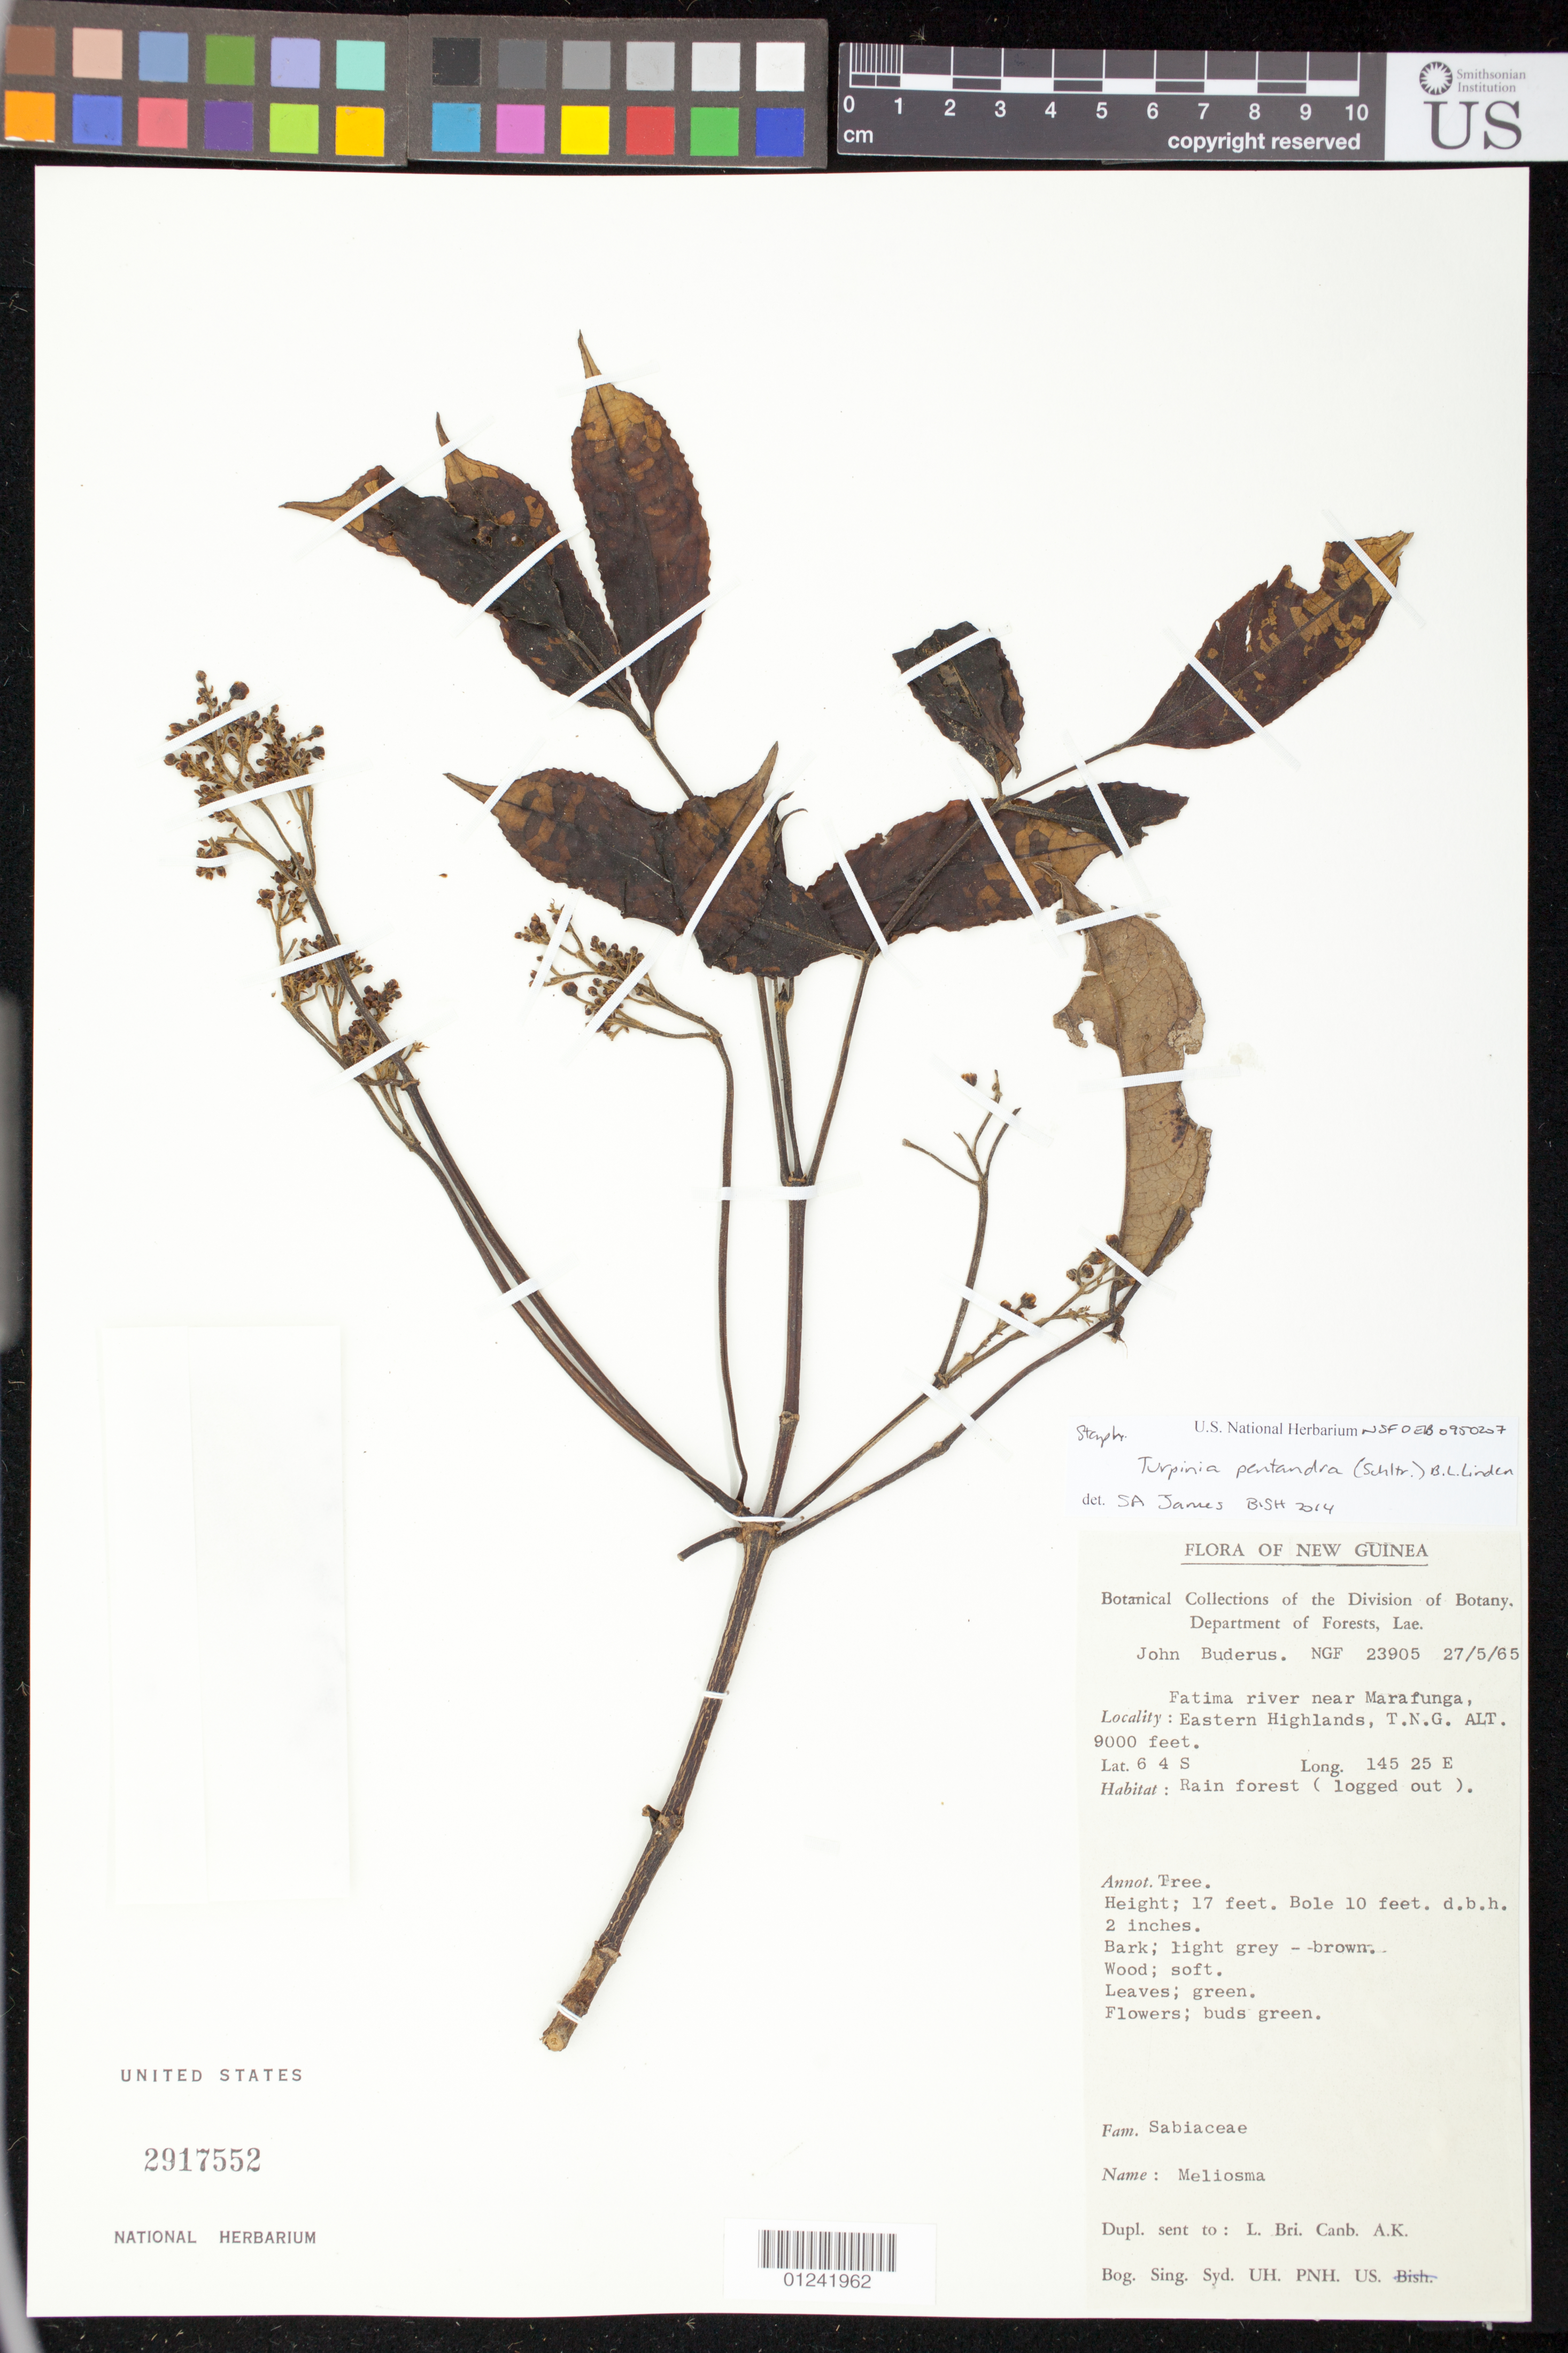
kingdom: Plantae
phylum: Tracheophyta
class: Magnoliopsida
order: Crossosomatales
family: Staphyleaceae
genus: Turpinia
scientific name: Turpinia pentandra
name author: (Schltr.) B.L. Linden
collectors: J. Buderus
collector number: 23905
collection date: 1965-05-27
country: Papua New Guinea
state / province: Eastern Highlands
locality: Fatima River near Marafunga. Eastern Highlands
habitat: Rainforest (logged out)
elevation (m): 2743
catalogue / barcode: US 2917552